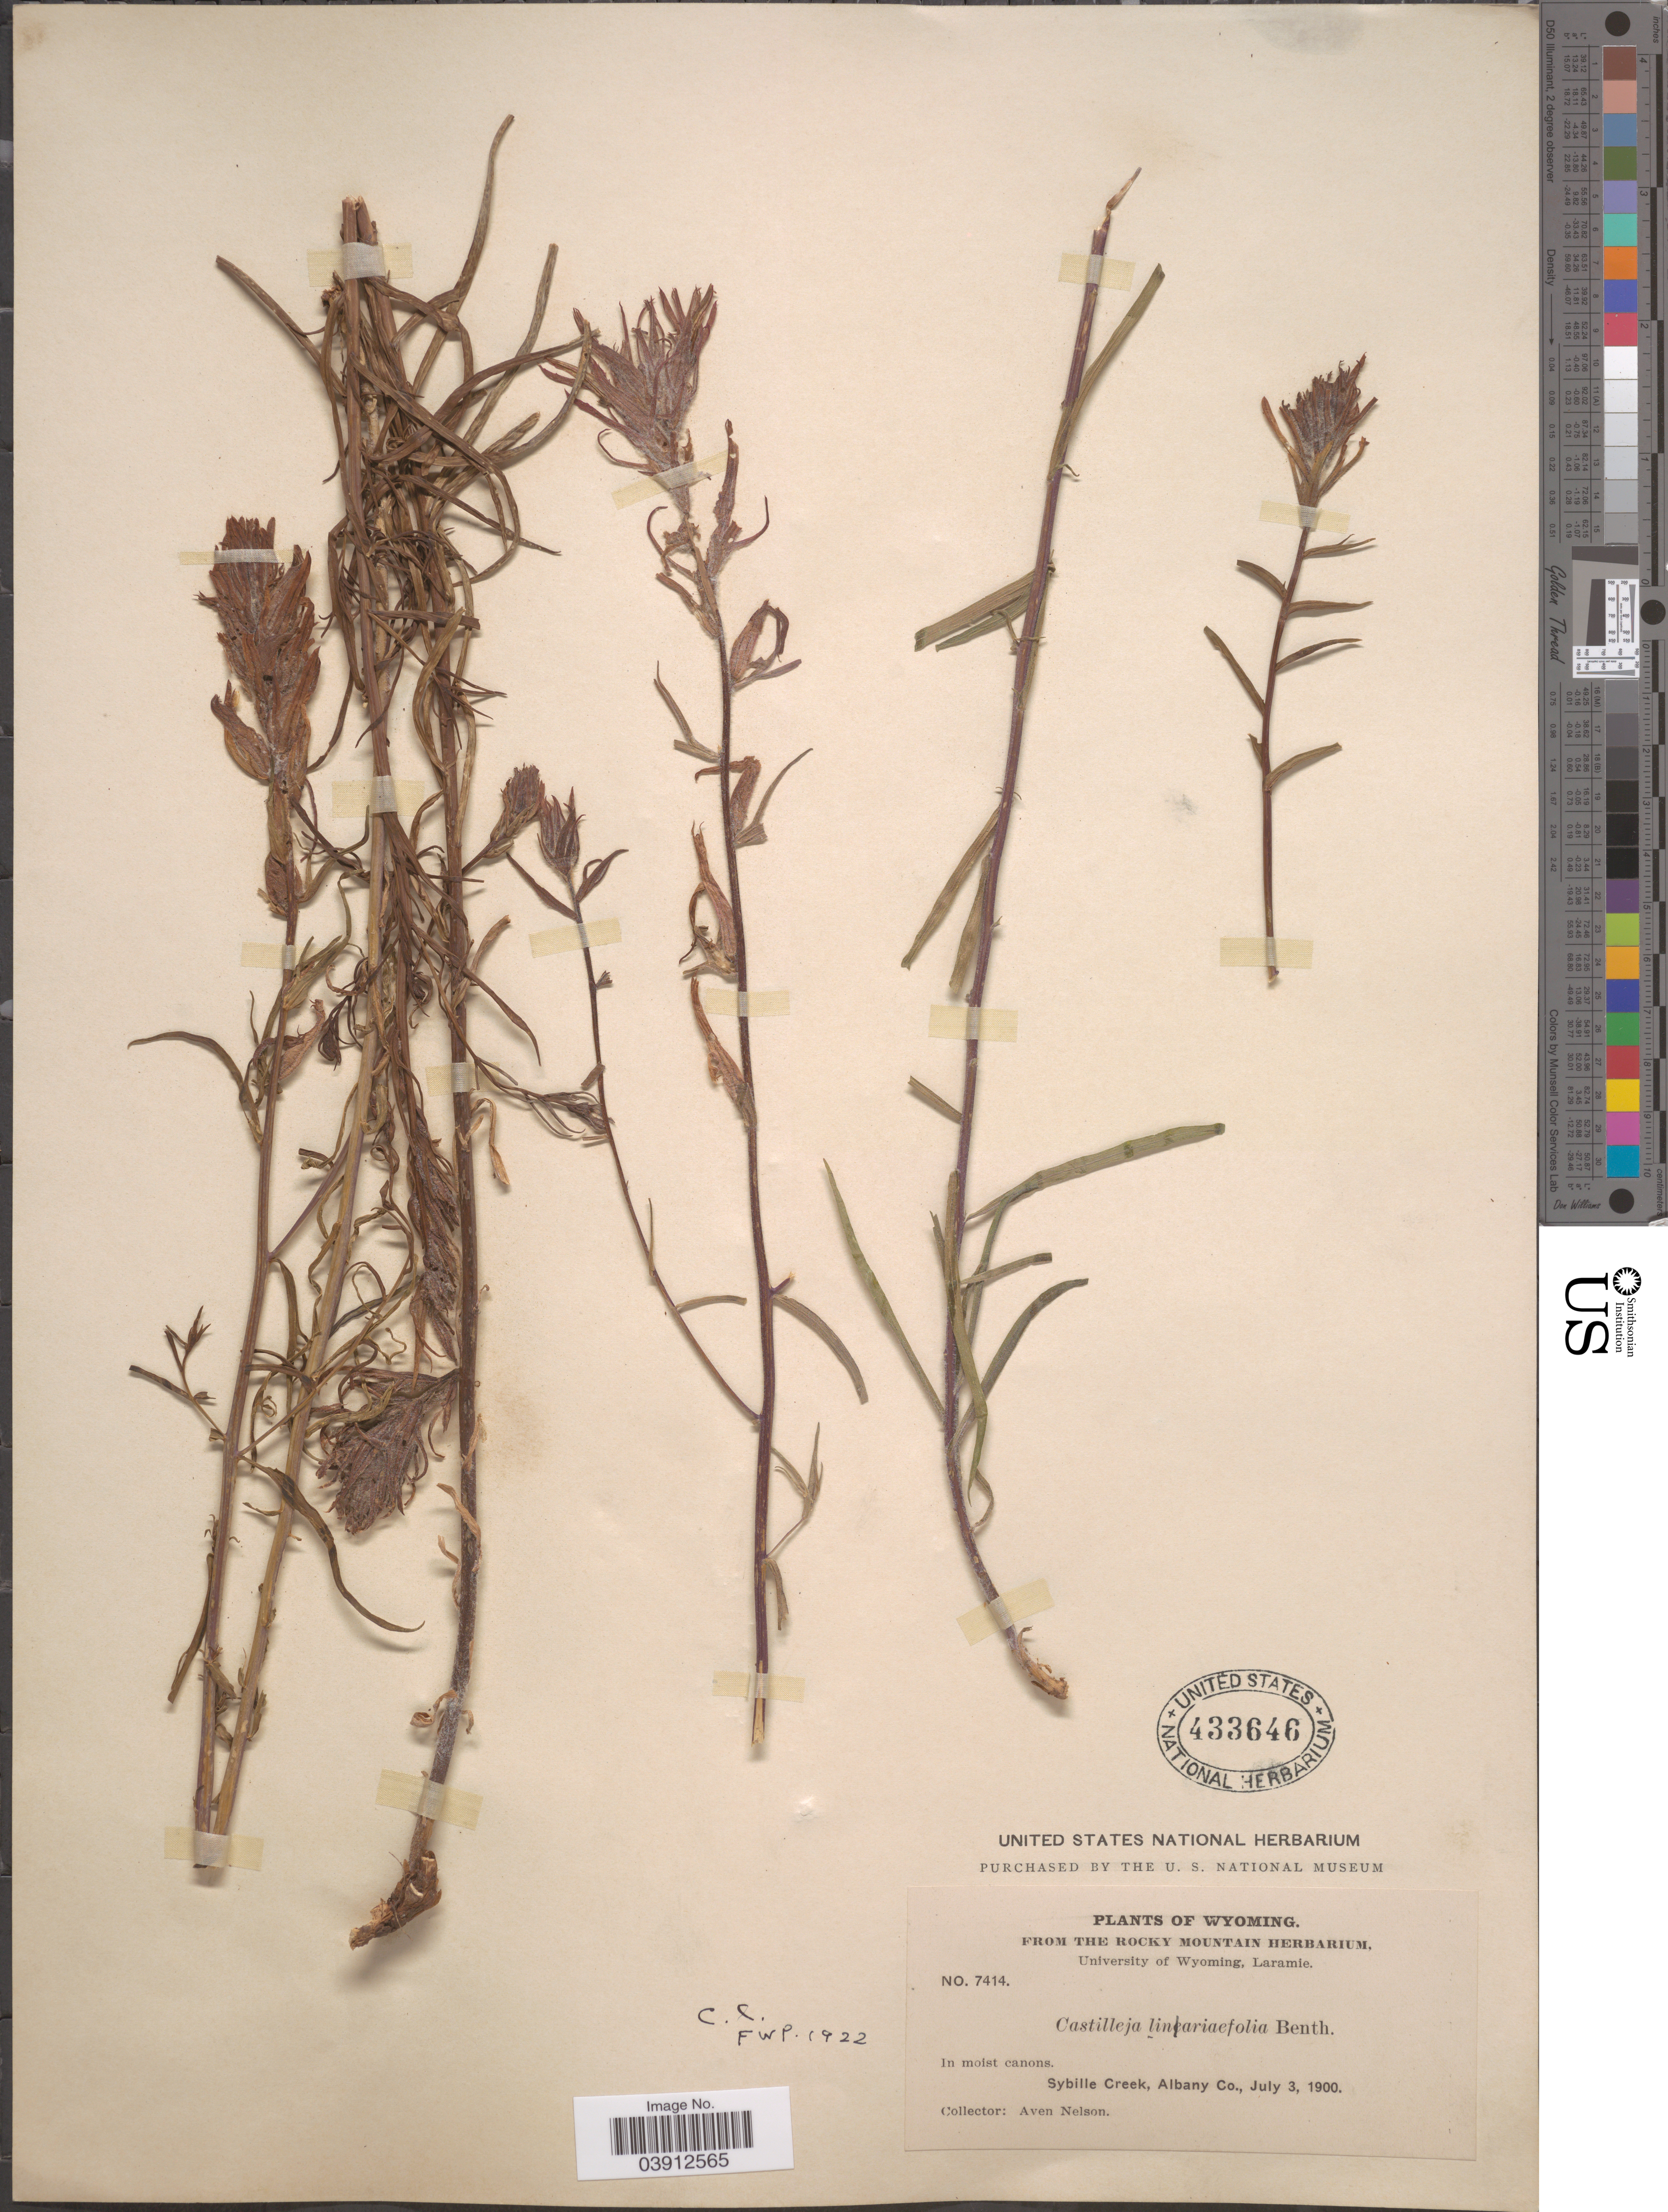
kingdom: Plantae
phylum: Tracheophyta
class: Magnoliopsida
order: Lamiales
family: Orobanchaceae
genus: Castilleja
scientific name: Castilleja linariifolia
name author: Benth.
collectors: A. Nelson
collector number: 7414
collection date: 1900-07-03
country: United States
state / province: Wyoming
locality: In moist canons. Sybille Creek, Albany Co.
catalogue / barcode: US 433646